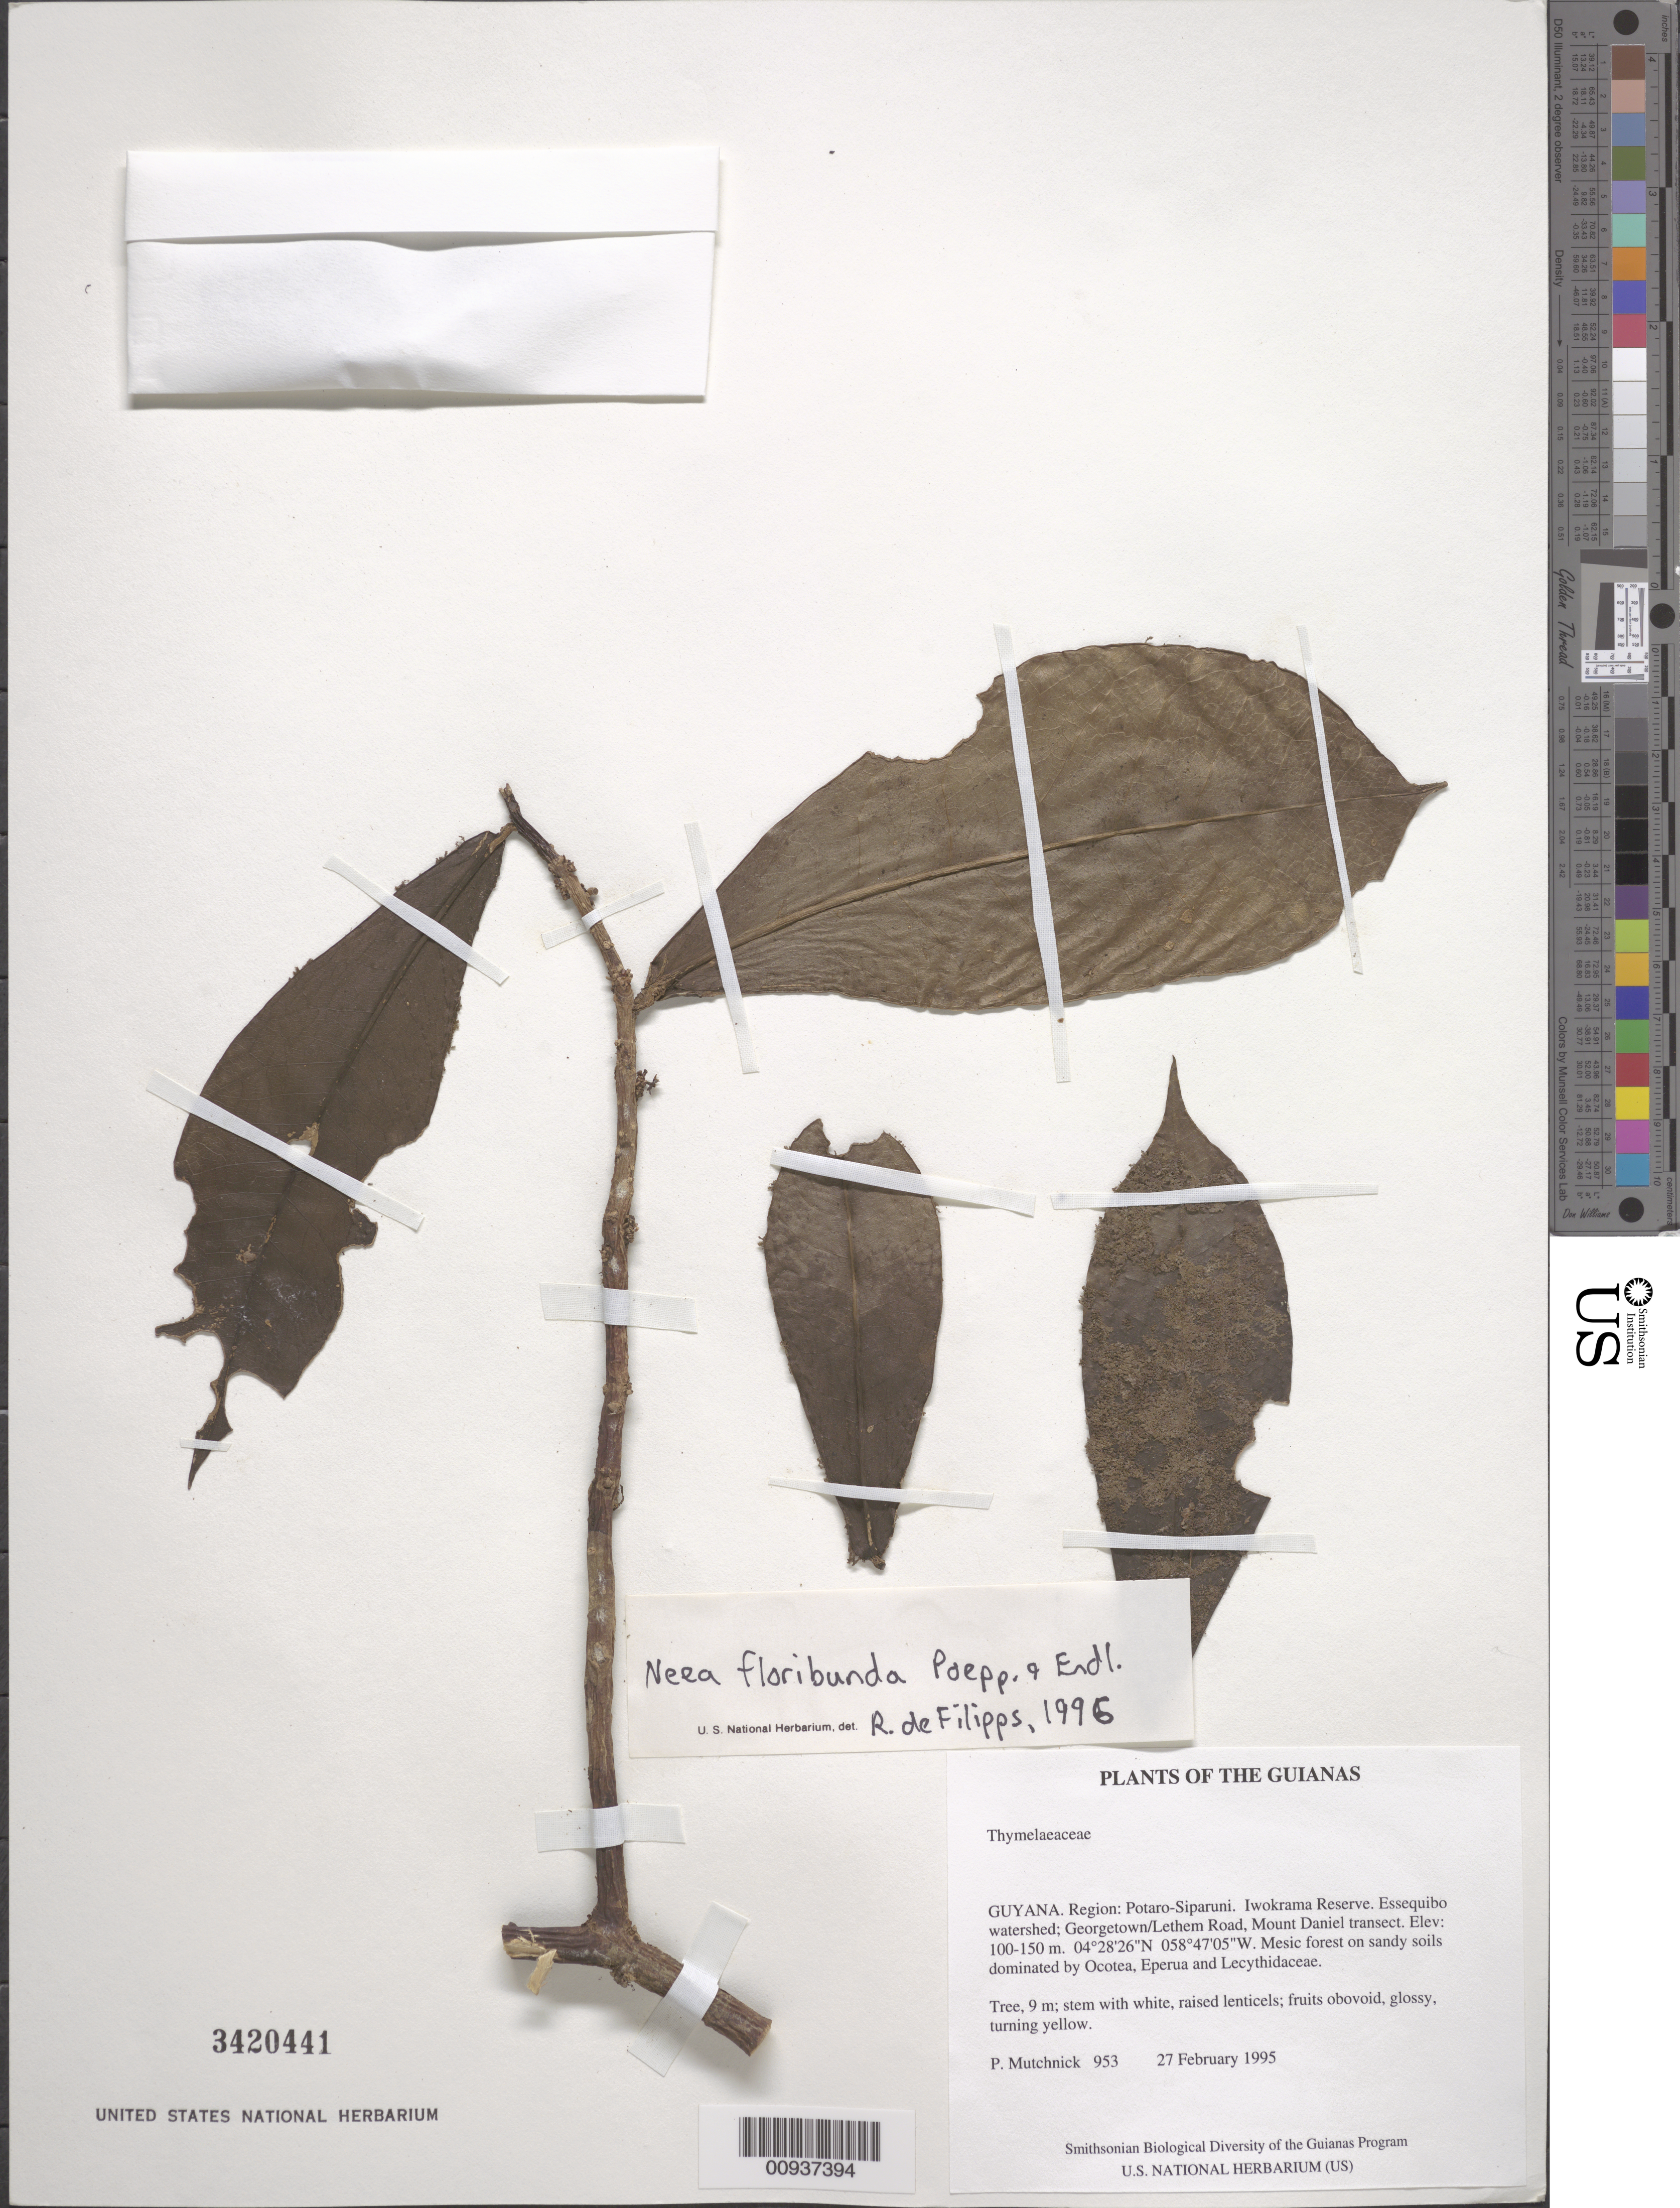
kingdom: Plantae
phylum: Tracheophyta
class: Magnoliopsida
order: Caryophyllales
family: Nyctaginaceae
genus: Neea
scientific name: Neea floribunda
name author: Poepp. & Endl.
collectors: P. Mutchnick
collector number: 953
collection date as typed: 27 February 1995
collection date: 1995-02-27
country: Guyana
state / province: Potaro-Siparuni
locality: Iwokrama Reserve. Essequibo watershed; Georgetown/Lethem Road, Mount Daniel transect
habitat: Mesic forest on sandy soils dominated by Ocotea, Eperua and Lecythidaceae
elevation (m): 100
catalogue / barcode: US 3420441